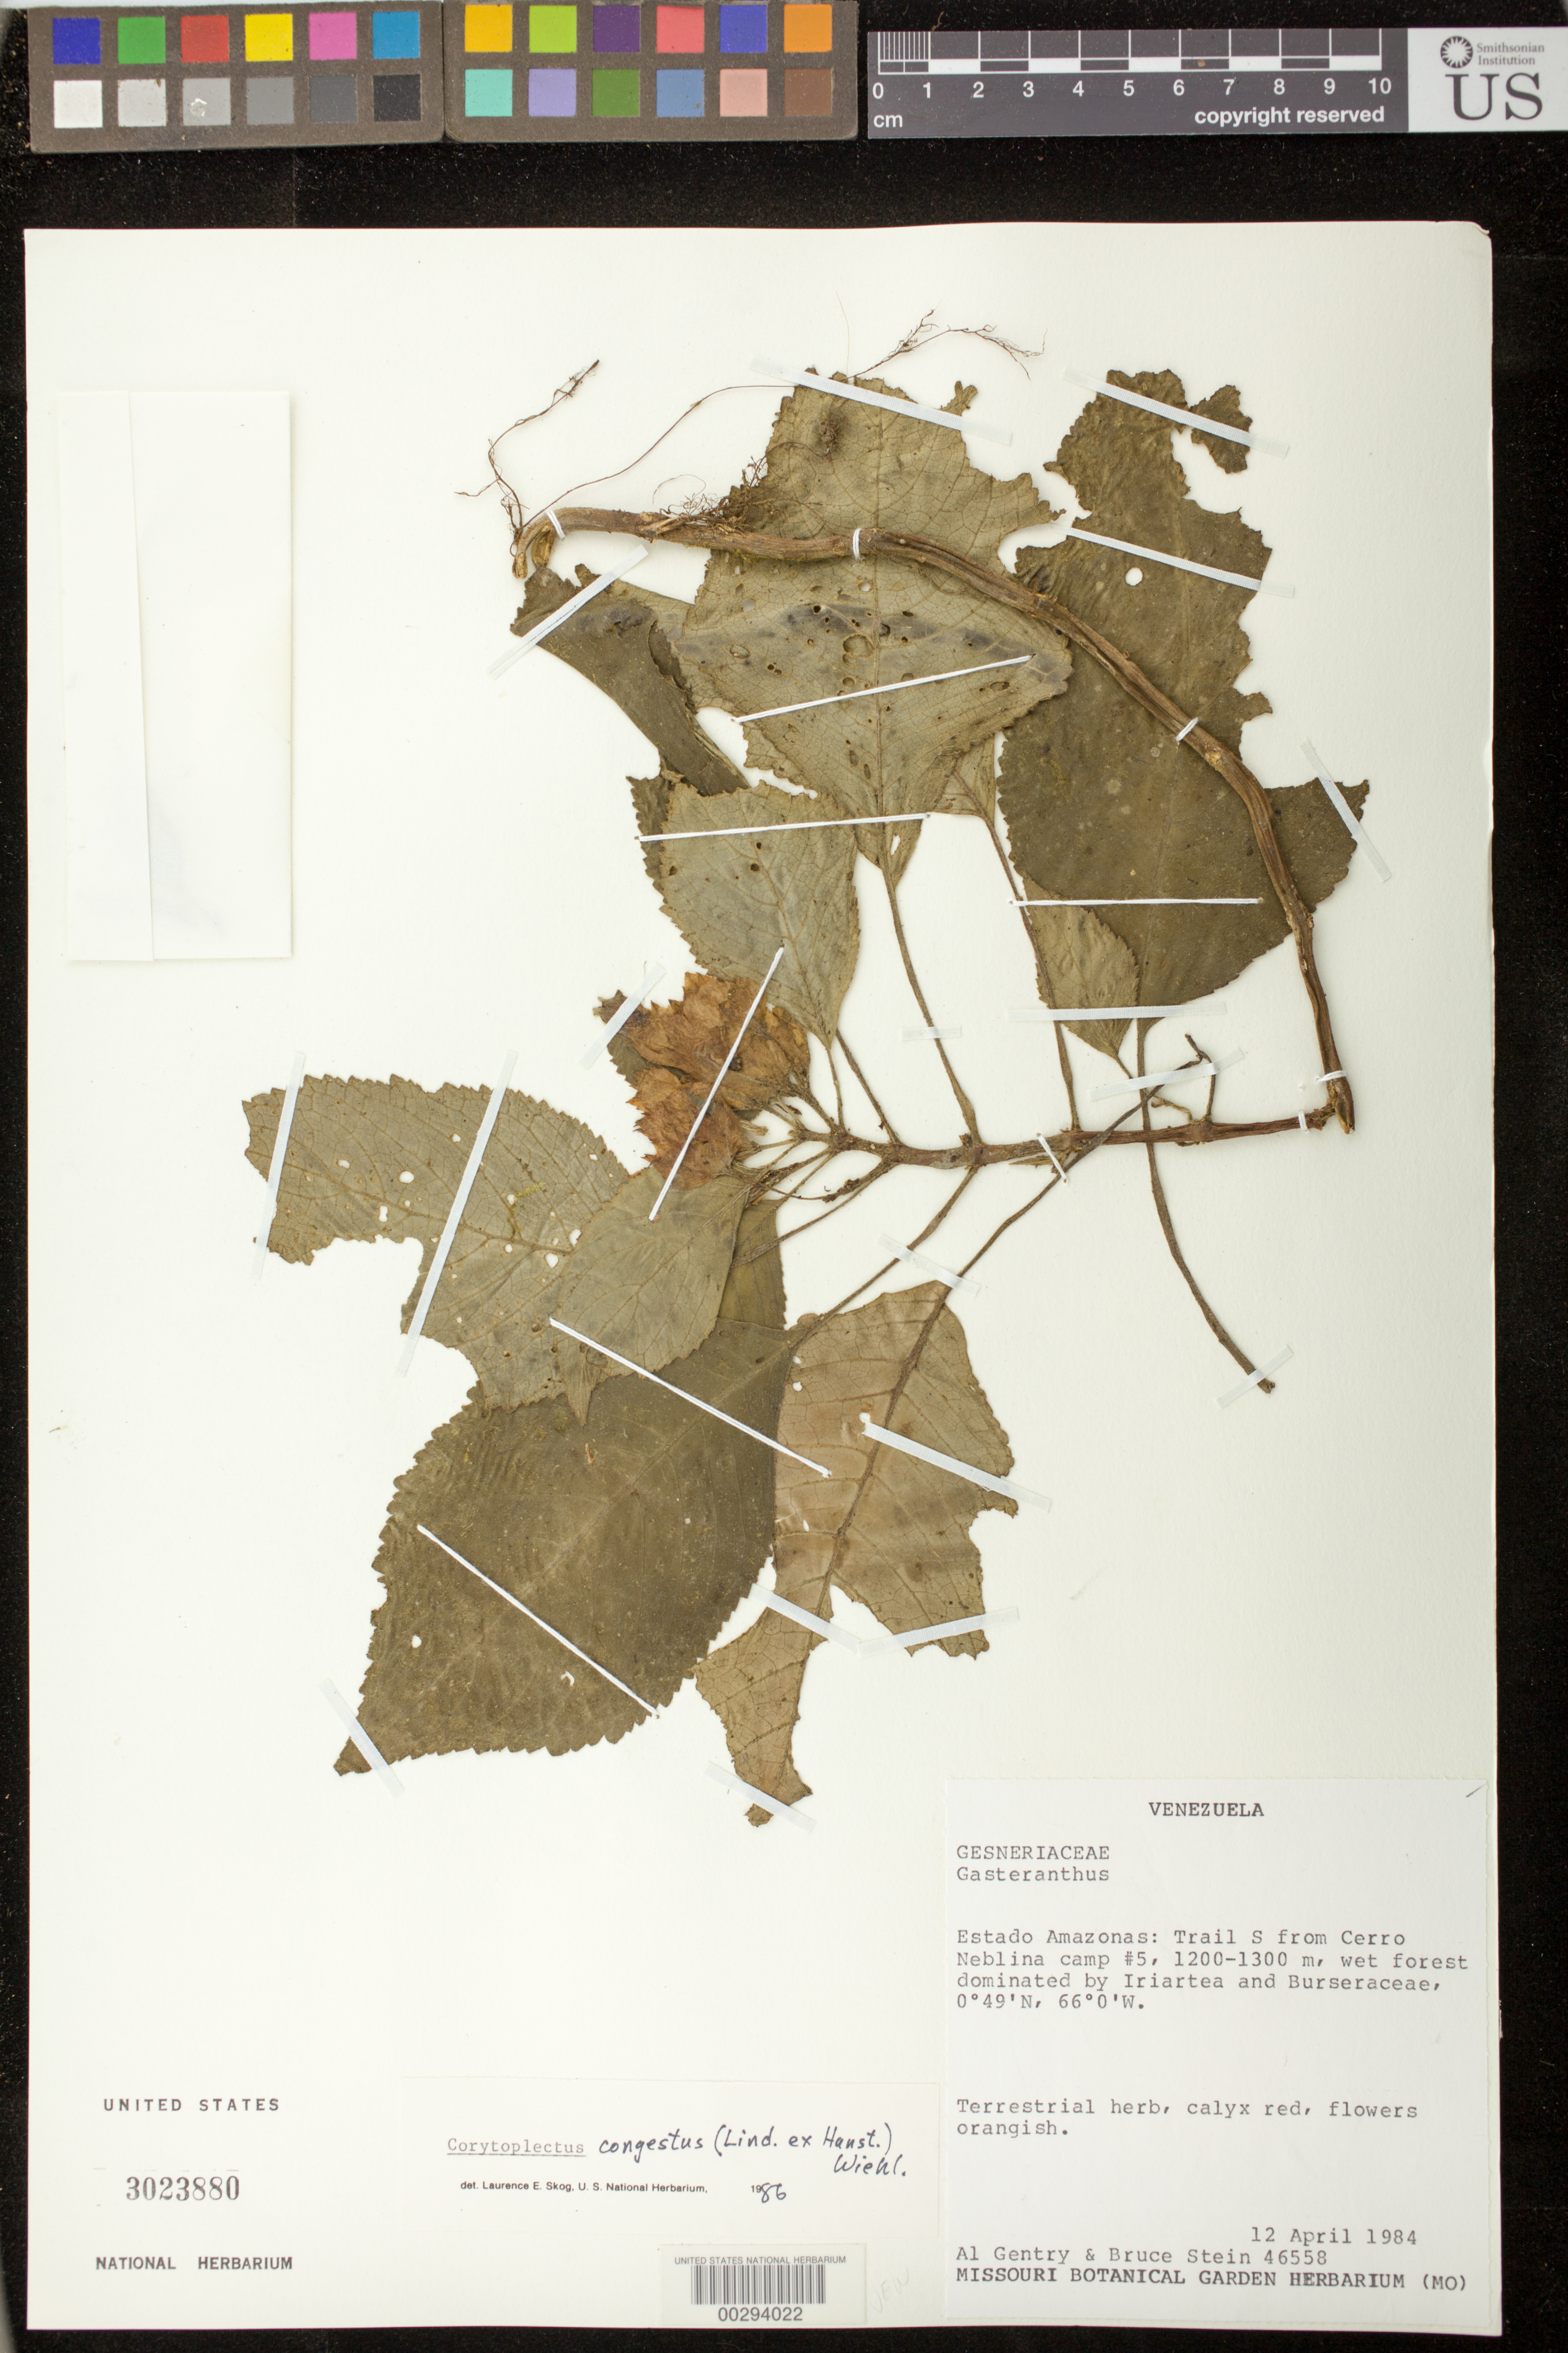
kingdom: Plantae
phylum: Tracheophyta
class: Magnoliopsida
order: Lamiales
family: Gesneriaceae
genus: Corytoplectus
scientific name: Corytoplectus congestus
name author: (Linden ex Hanst.) Wiehler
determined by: Rodríguez-Flores, C. I.; Skog, L. E.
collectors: A. H. Gentry & B. A. Stein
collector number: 46558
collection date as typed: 12 Apr 1984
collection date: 1984-04-12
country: Venezuela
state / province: Amazonas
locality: Estado Amazonas: Trail S from Cerro Neblina camp #5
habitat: Wet forest dominated by Iriartea and Burseraceae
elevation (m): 1200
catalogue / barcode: US 3023880